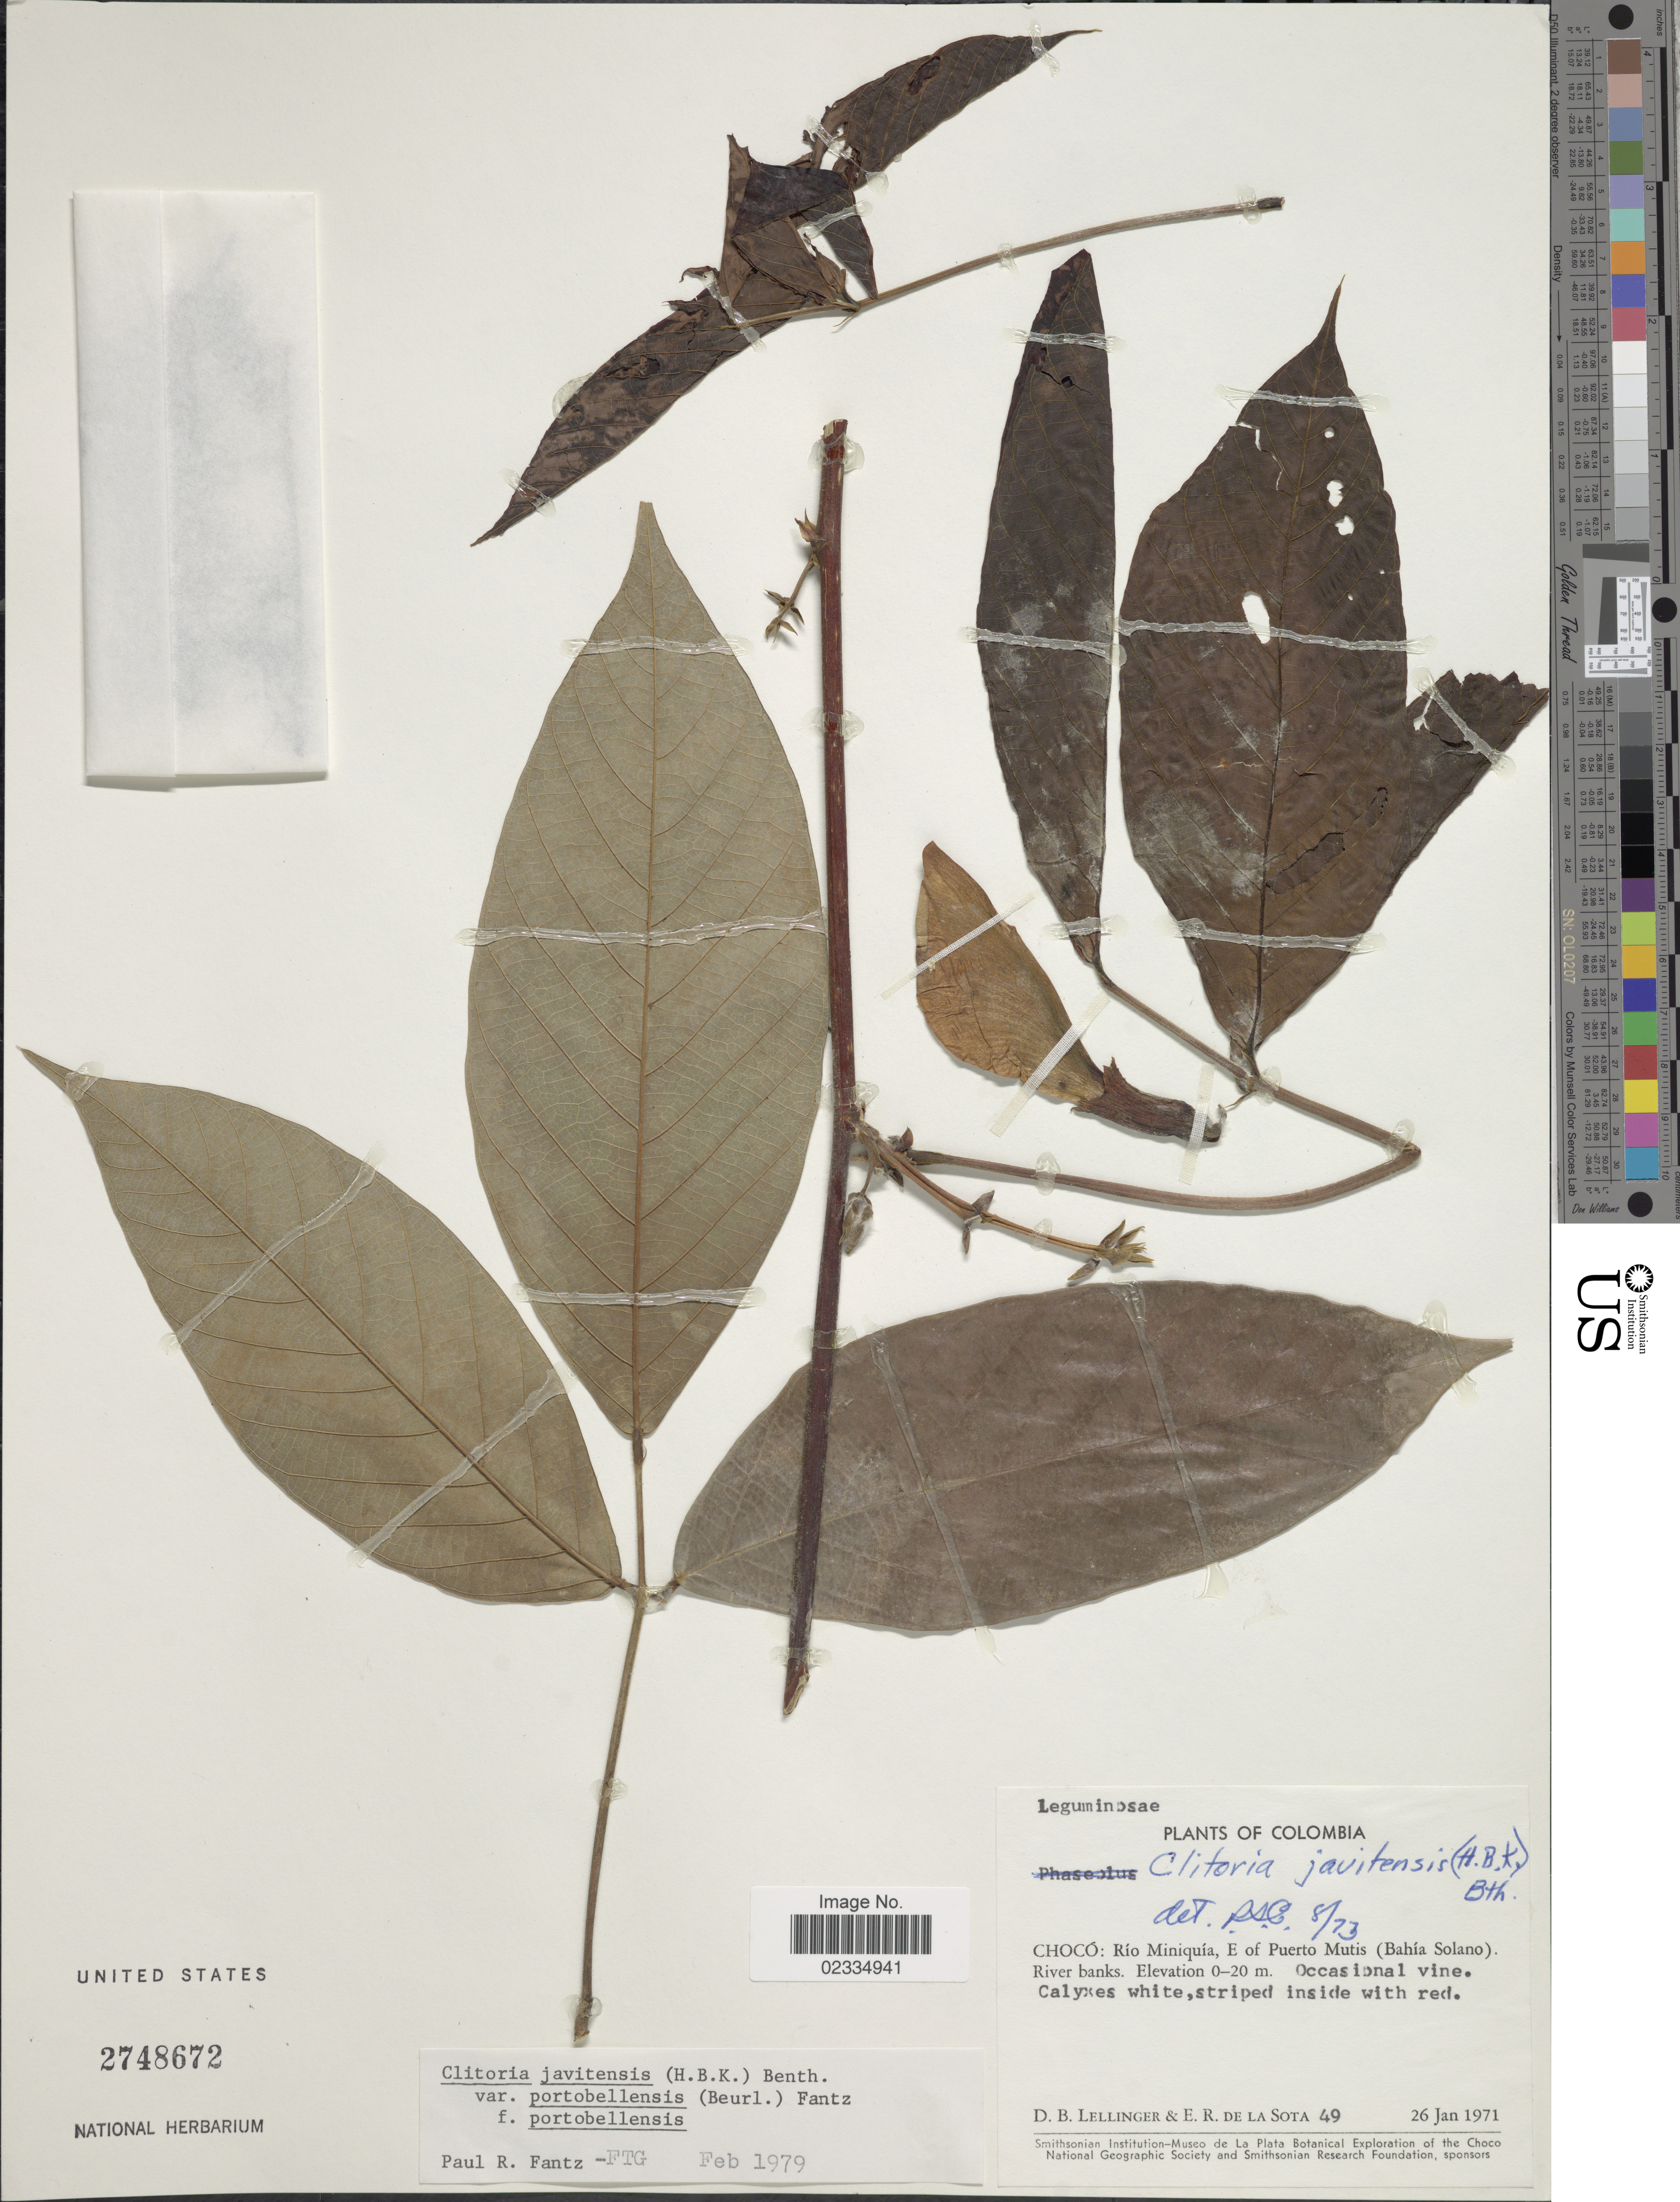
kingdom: Plantae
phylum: Tracheophyta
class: Magnoliopsida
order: Fabales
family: Fabaceae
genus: Clitoria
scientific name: Clitoria javitensis var. portobellensis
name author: (Beurl.) Fantz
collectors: D. B. Lellinger & E. R. de la Sota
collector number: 49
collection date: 1971-01-26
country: Colombia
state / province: Chocó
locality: Rio Miniquia, E of Puerto Mutis (Bahia Solano)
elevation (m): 0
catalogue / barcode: US 2748672